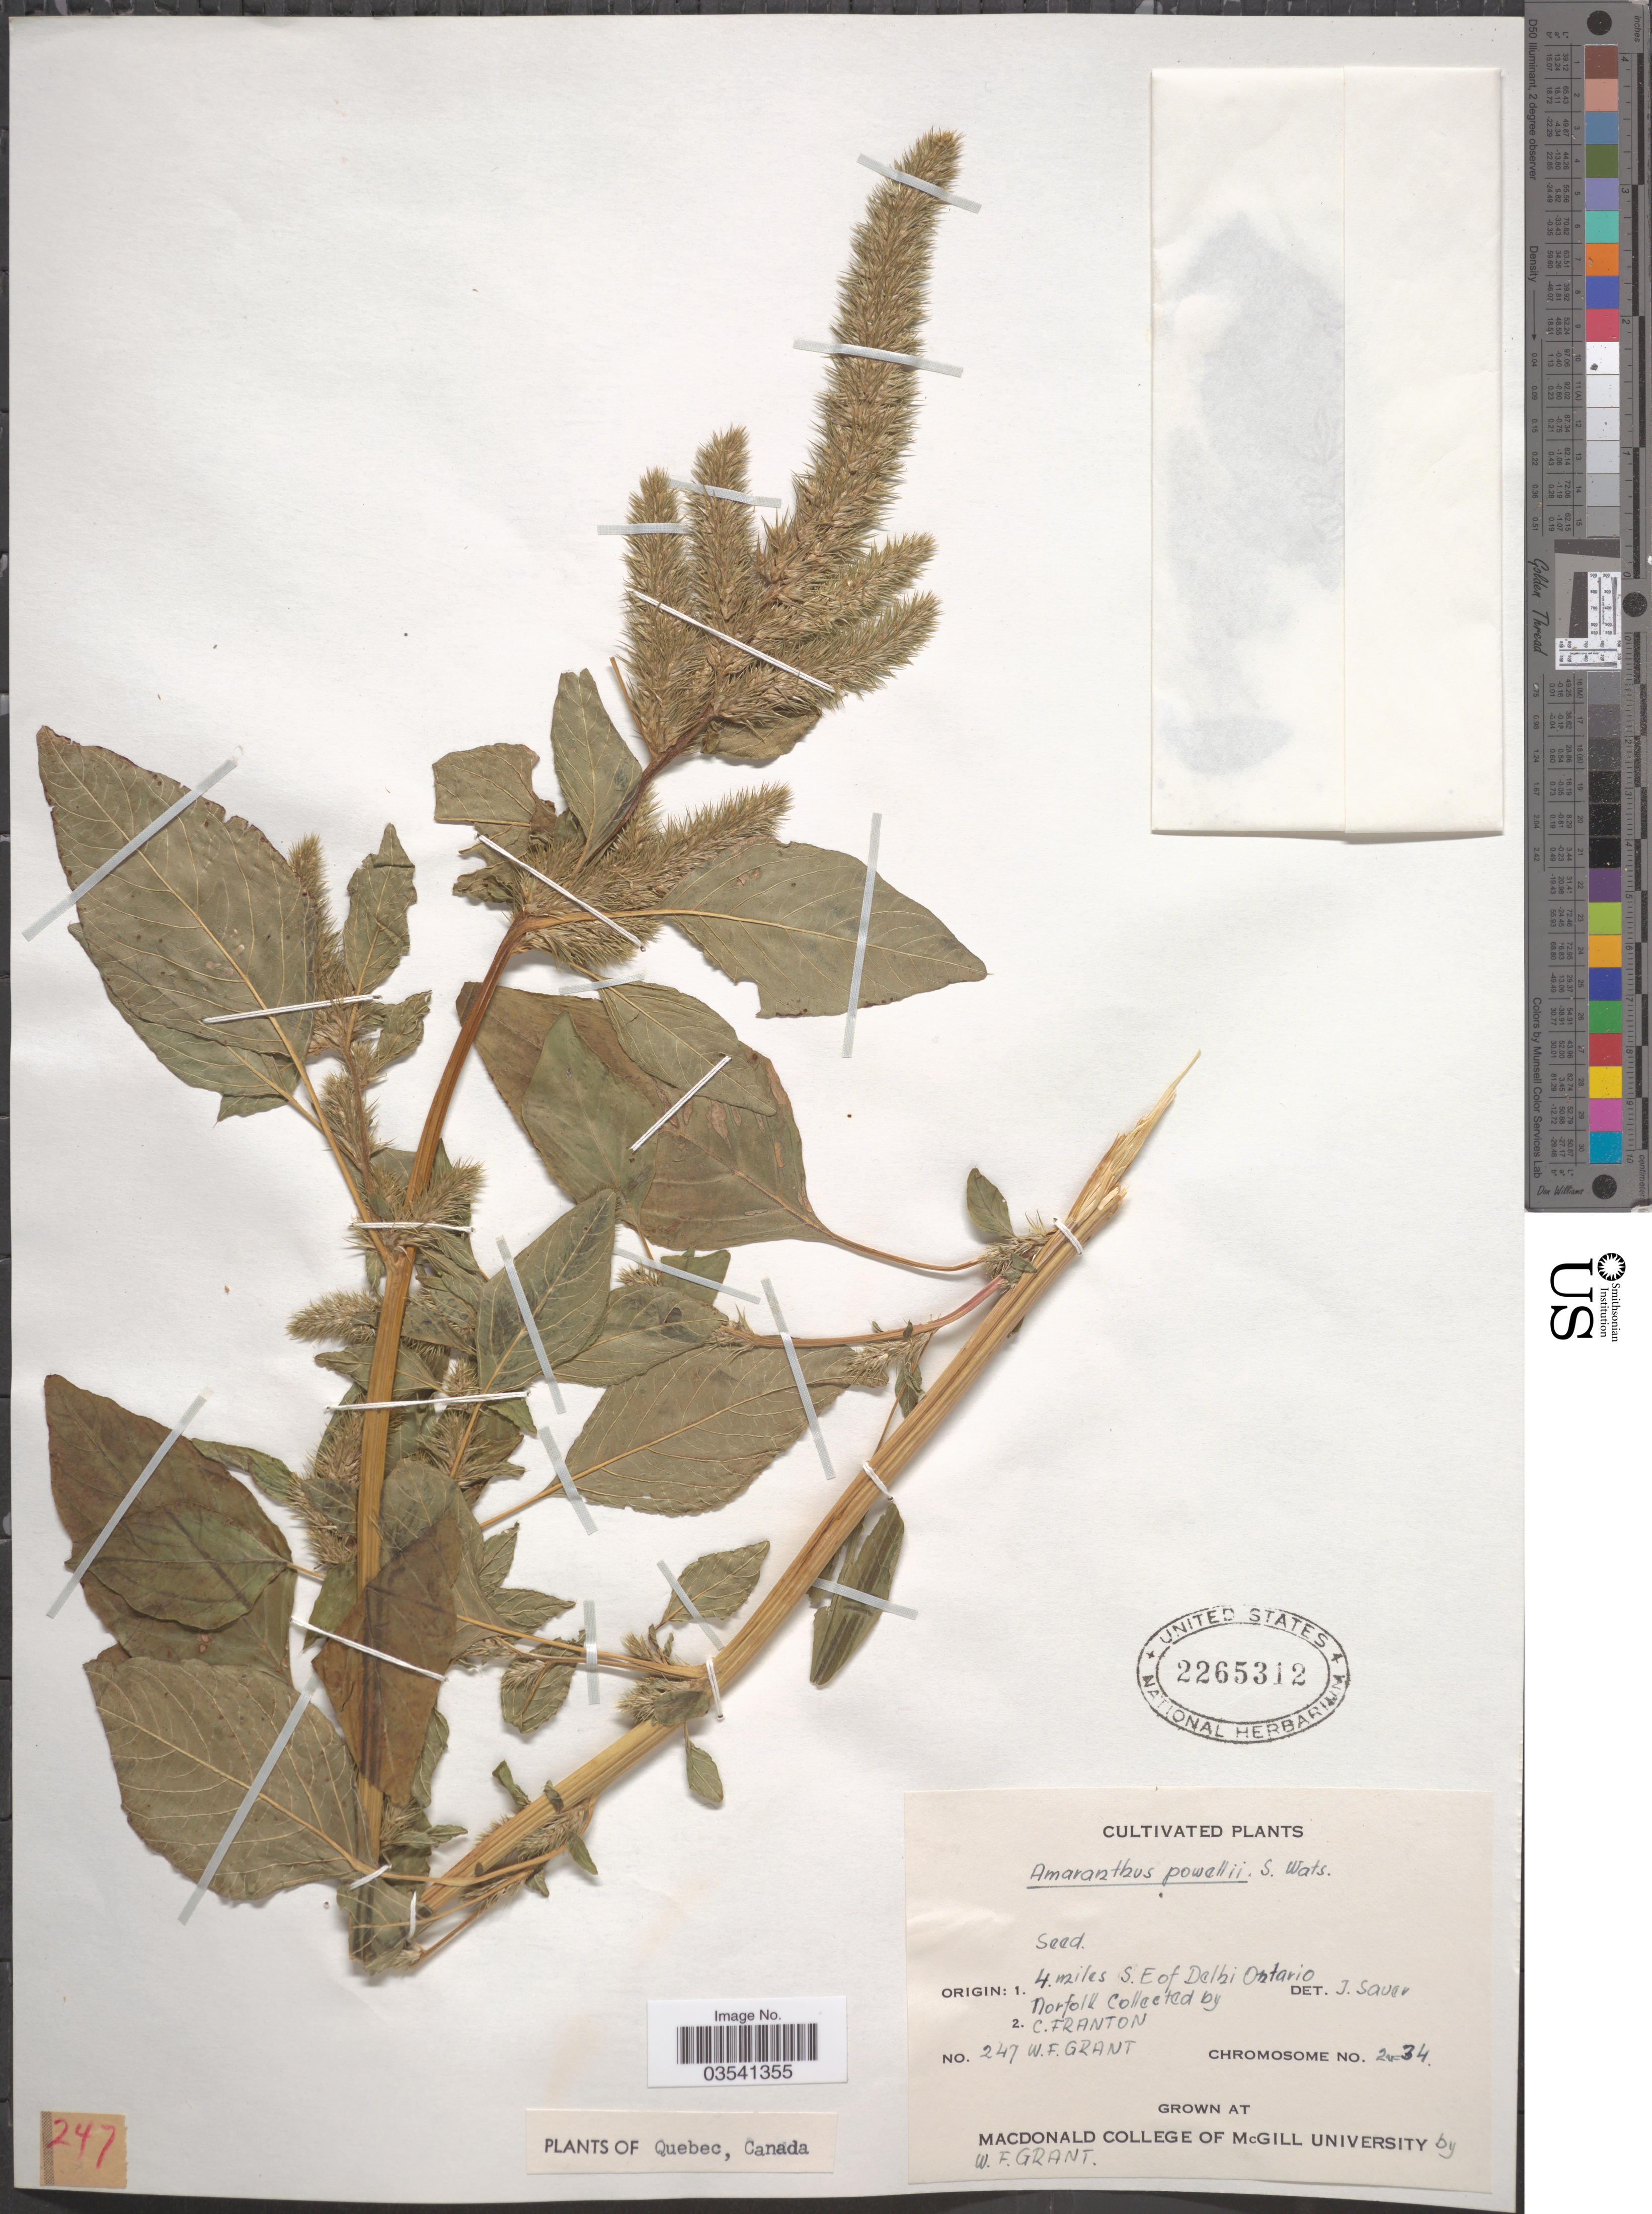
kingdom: Plantae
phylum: Tracheophyta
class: Magnoliopsida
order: Caryophyllales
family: Amaranthaceae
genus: Amaranthus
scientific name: Amaranthus powellii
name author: S. Watson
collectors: W. Grant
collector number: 247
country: Canada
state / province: Quebec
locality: Grown at MacDonald College of McGill University.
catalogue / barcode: US 2265312